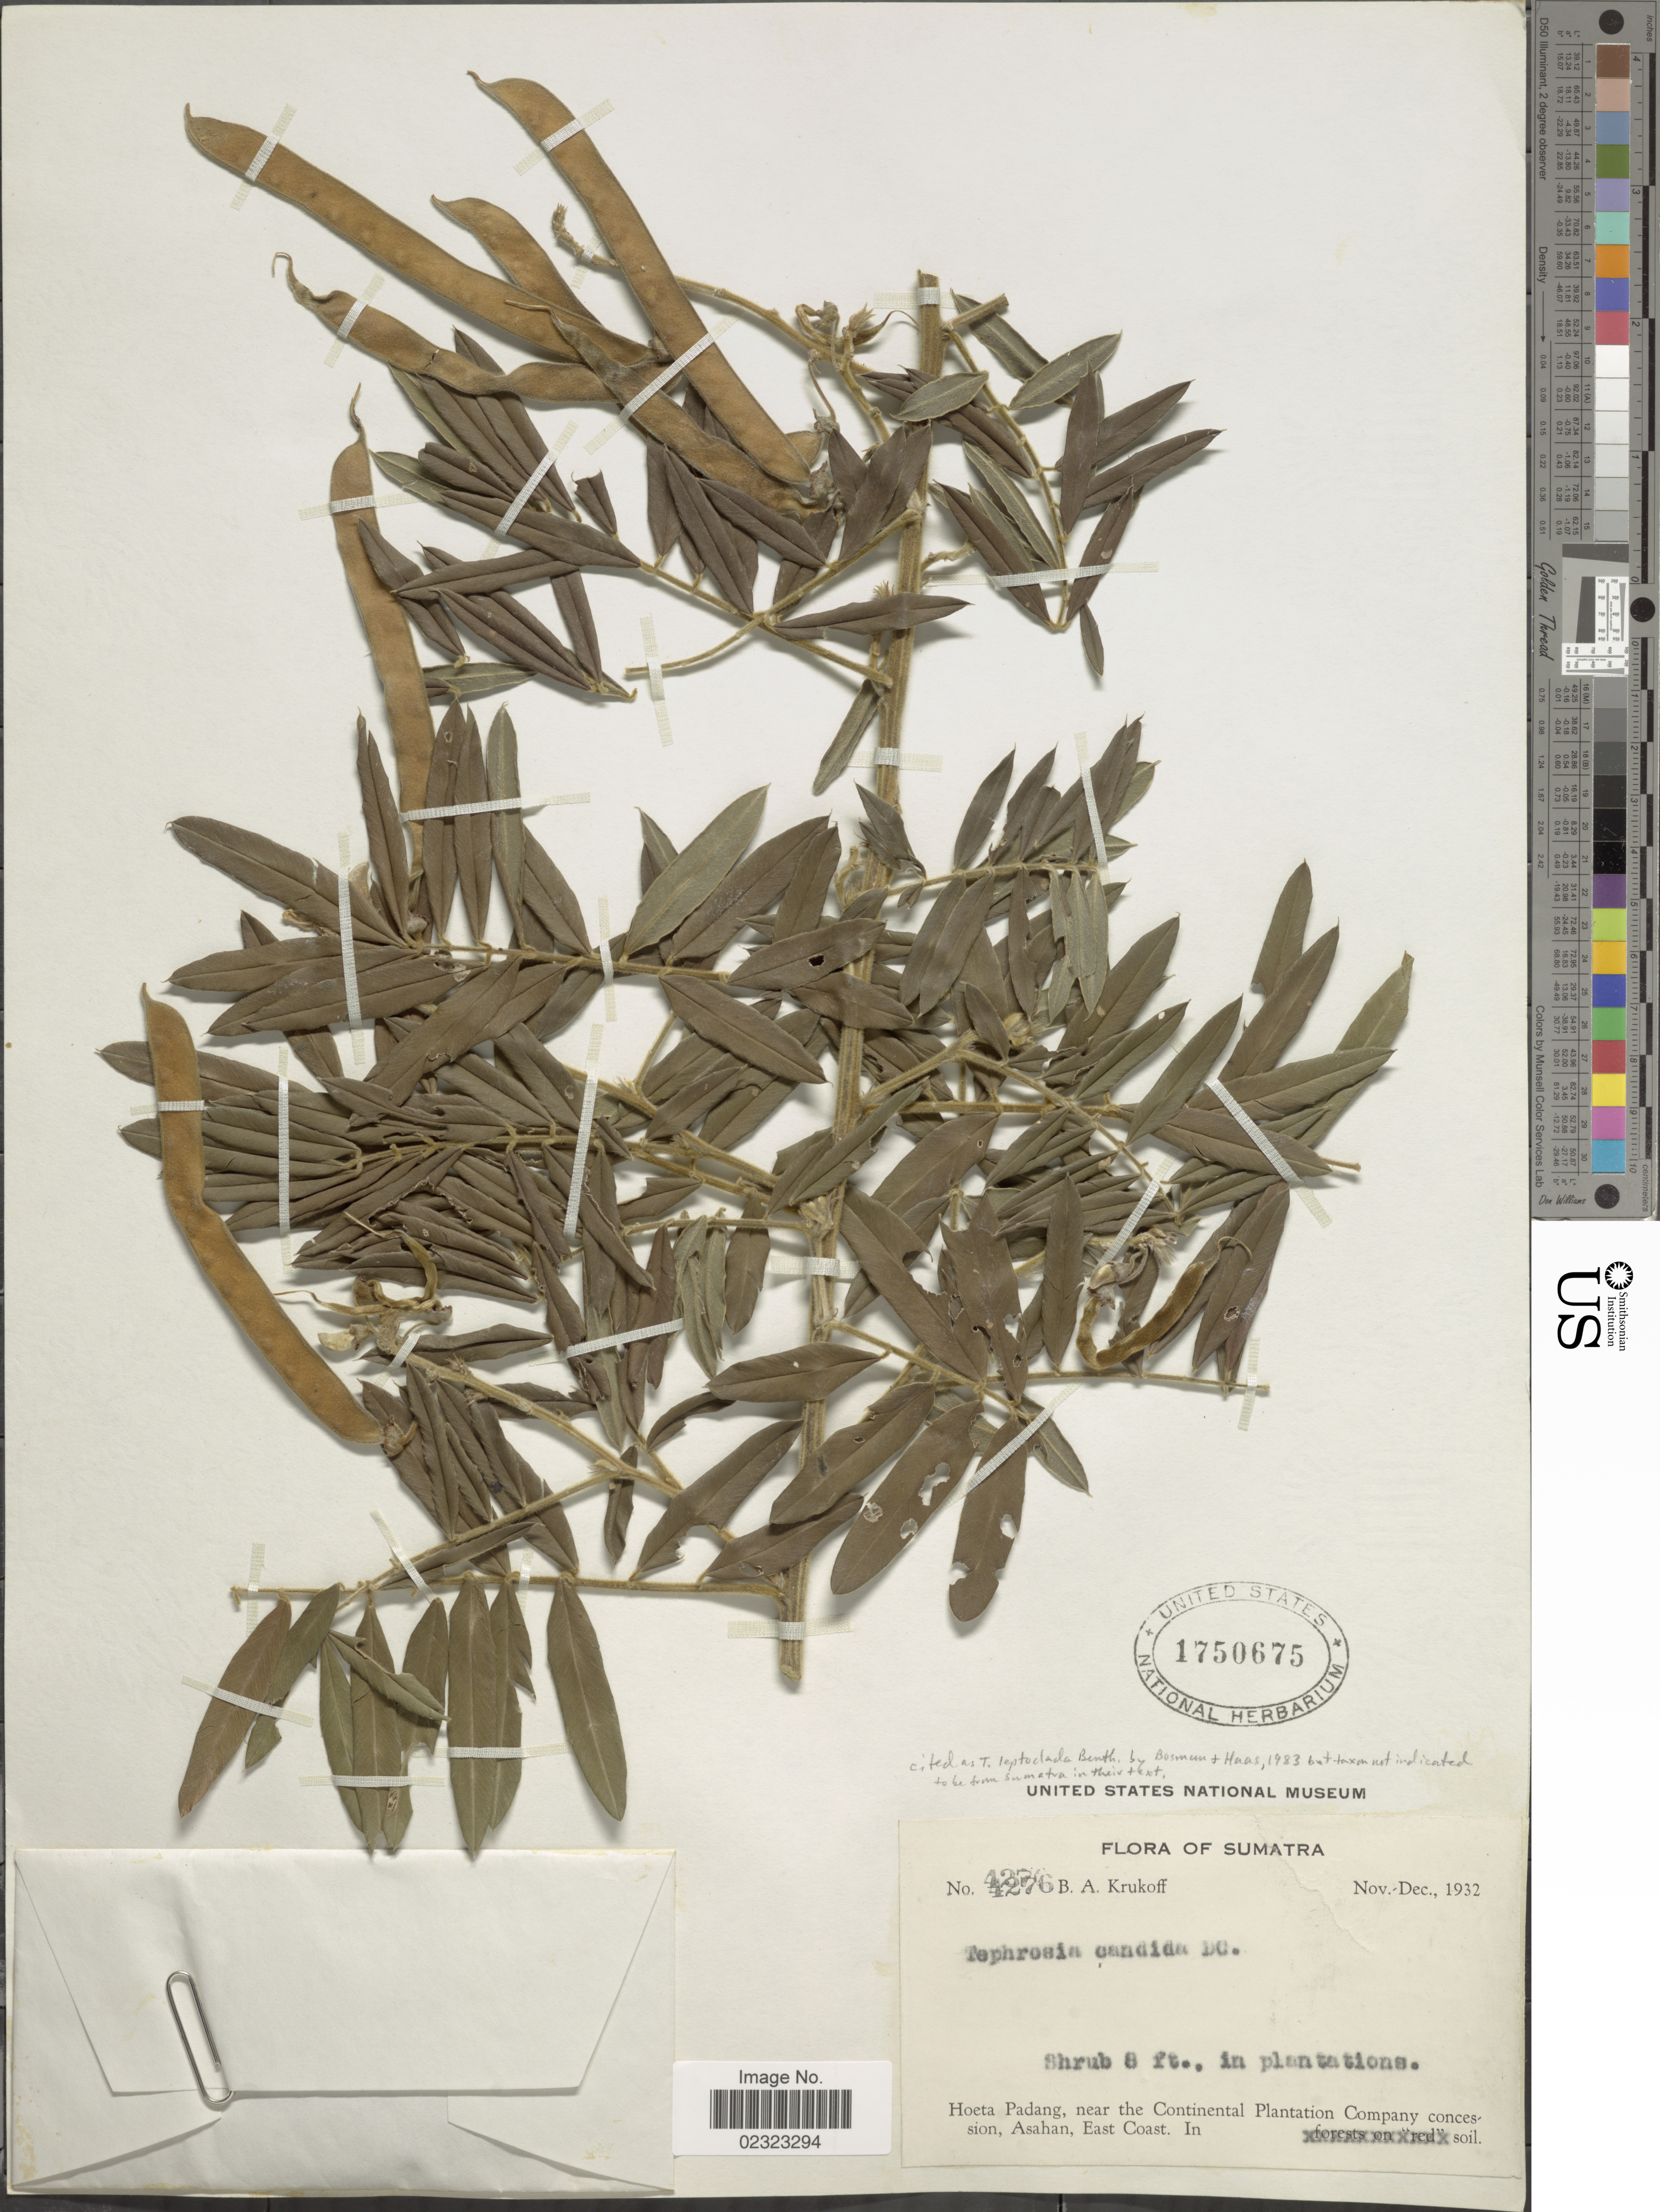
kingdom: Plantae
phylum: Tracheophyta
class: Magnoliopsida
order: Fabales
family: Fabaceae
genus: Tephrosia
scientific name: Tephrosia candida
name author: DC.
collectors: B. A. Krukoff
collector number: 4276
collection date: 1932-11/1932-12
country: Indonesia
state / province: Sumatra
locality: Hoeta Padang, near the Continental Plantation Company concession, Asahan, East Coast, in plantations.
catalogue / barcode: US 1750675